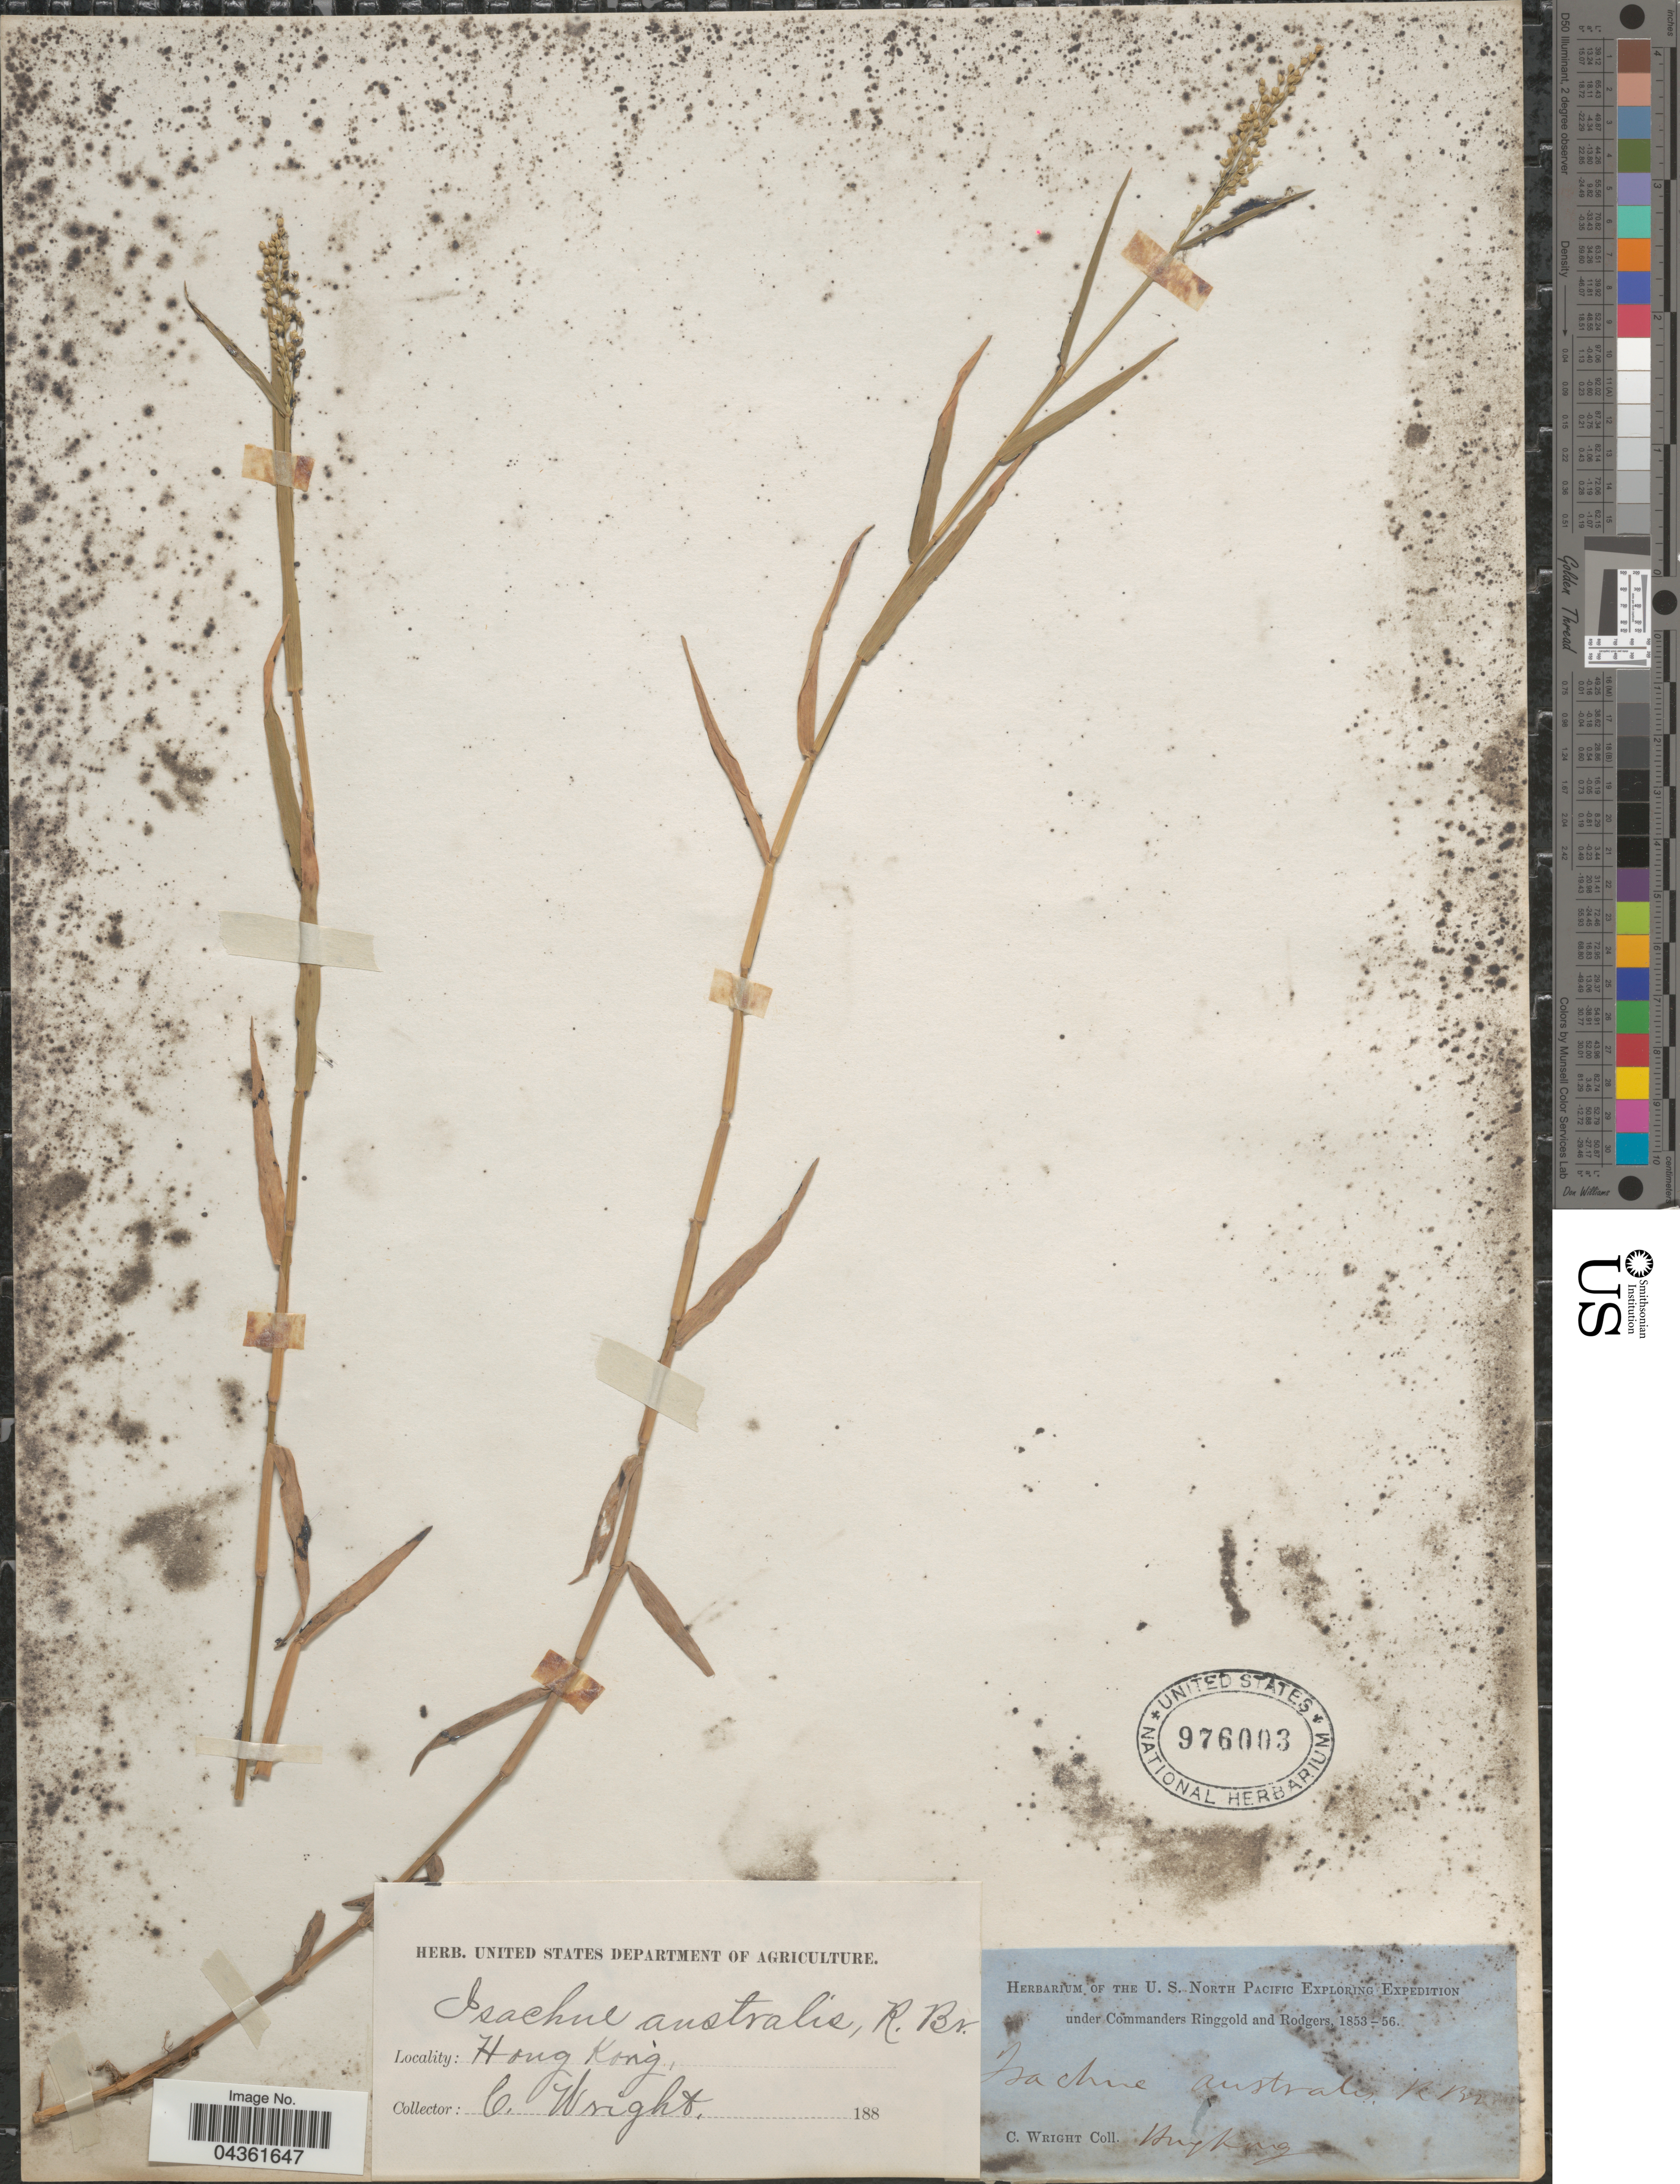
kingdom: Plantae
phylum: Tracheophyta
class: Liliopsida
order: Poales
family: Poaceae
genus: Isachne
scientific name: Isachne globosa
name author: (Thunb.) Kuntze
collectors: C. Wright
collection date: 1853/1856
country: China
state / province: Hong Kong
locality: The U.S. North Pacific Exploring Expedition.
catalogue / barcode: US 976003